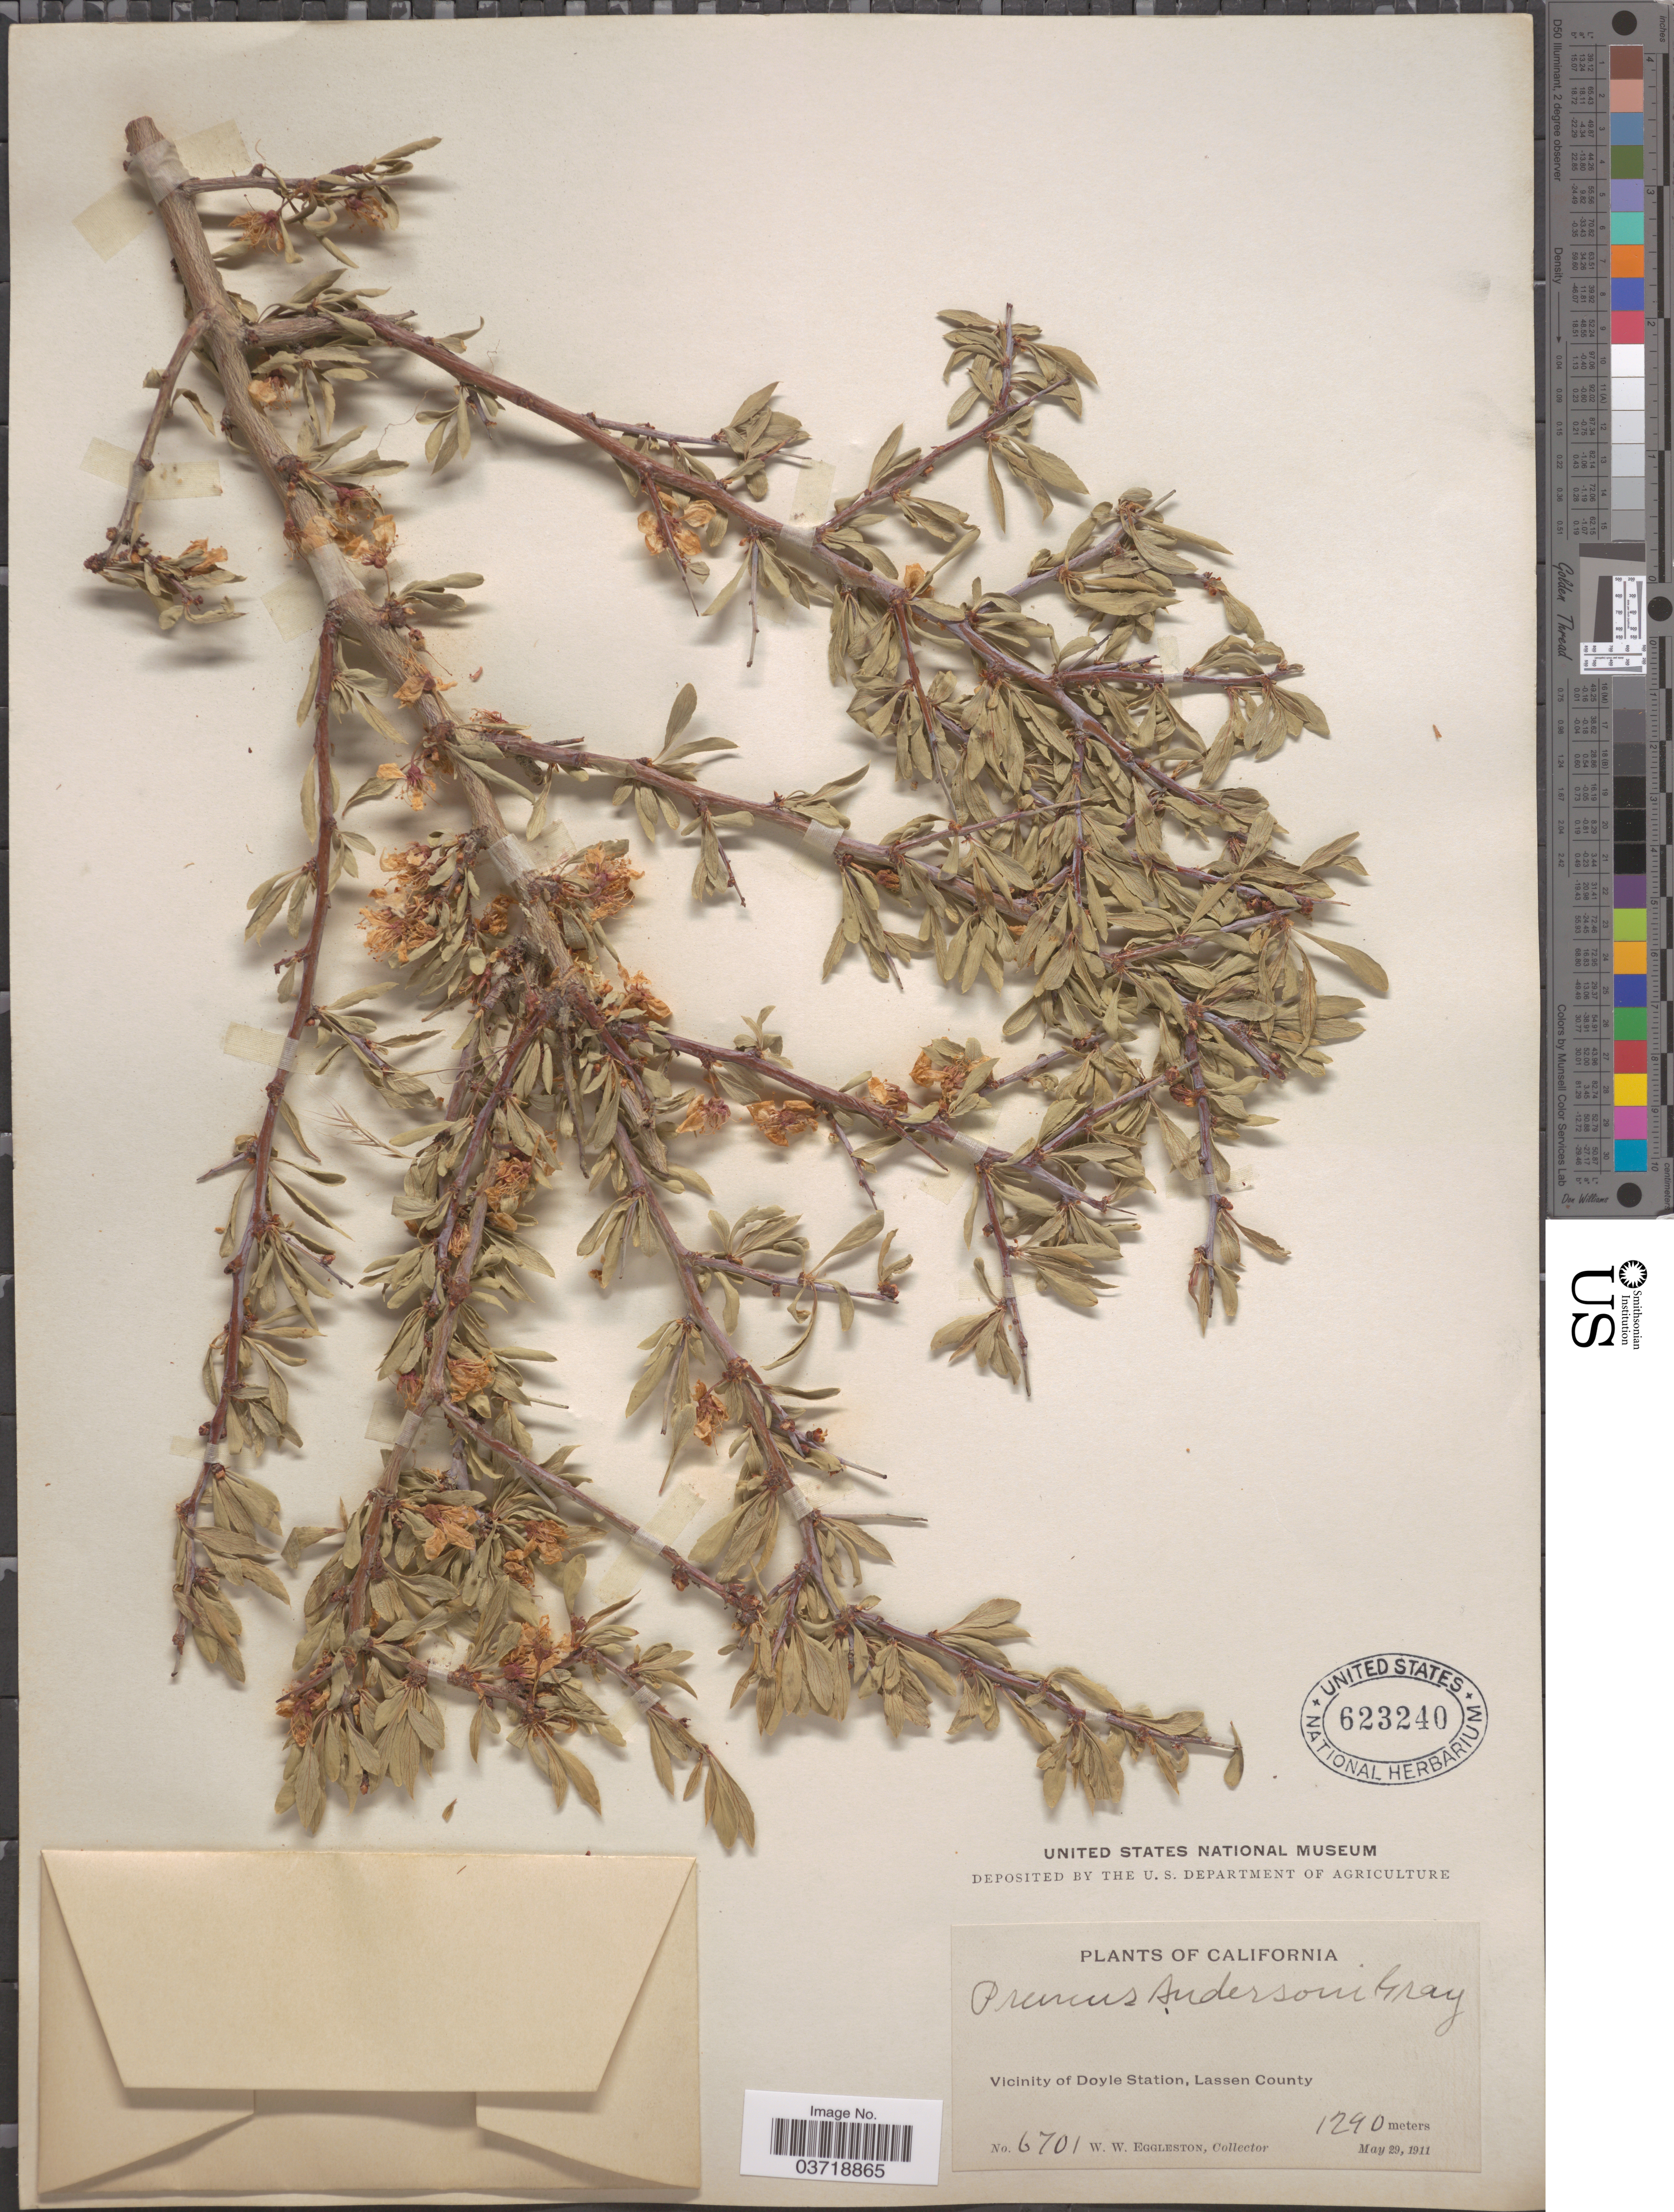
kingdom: Plantae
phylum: Tracheophyta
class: Magnoliopsida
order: Rosales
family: Rosaceae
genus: Prunus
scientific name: Prunus andersonii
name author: A. Gray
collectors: W. W. Eggleston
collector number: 6701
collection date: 1911-05-29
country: United States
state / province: California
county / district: Lassen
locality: Vicinity of Doyle Station, Lassen County.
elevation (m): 1290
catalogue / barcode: US 623240